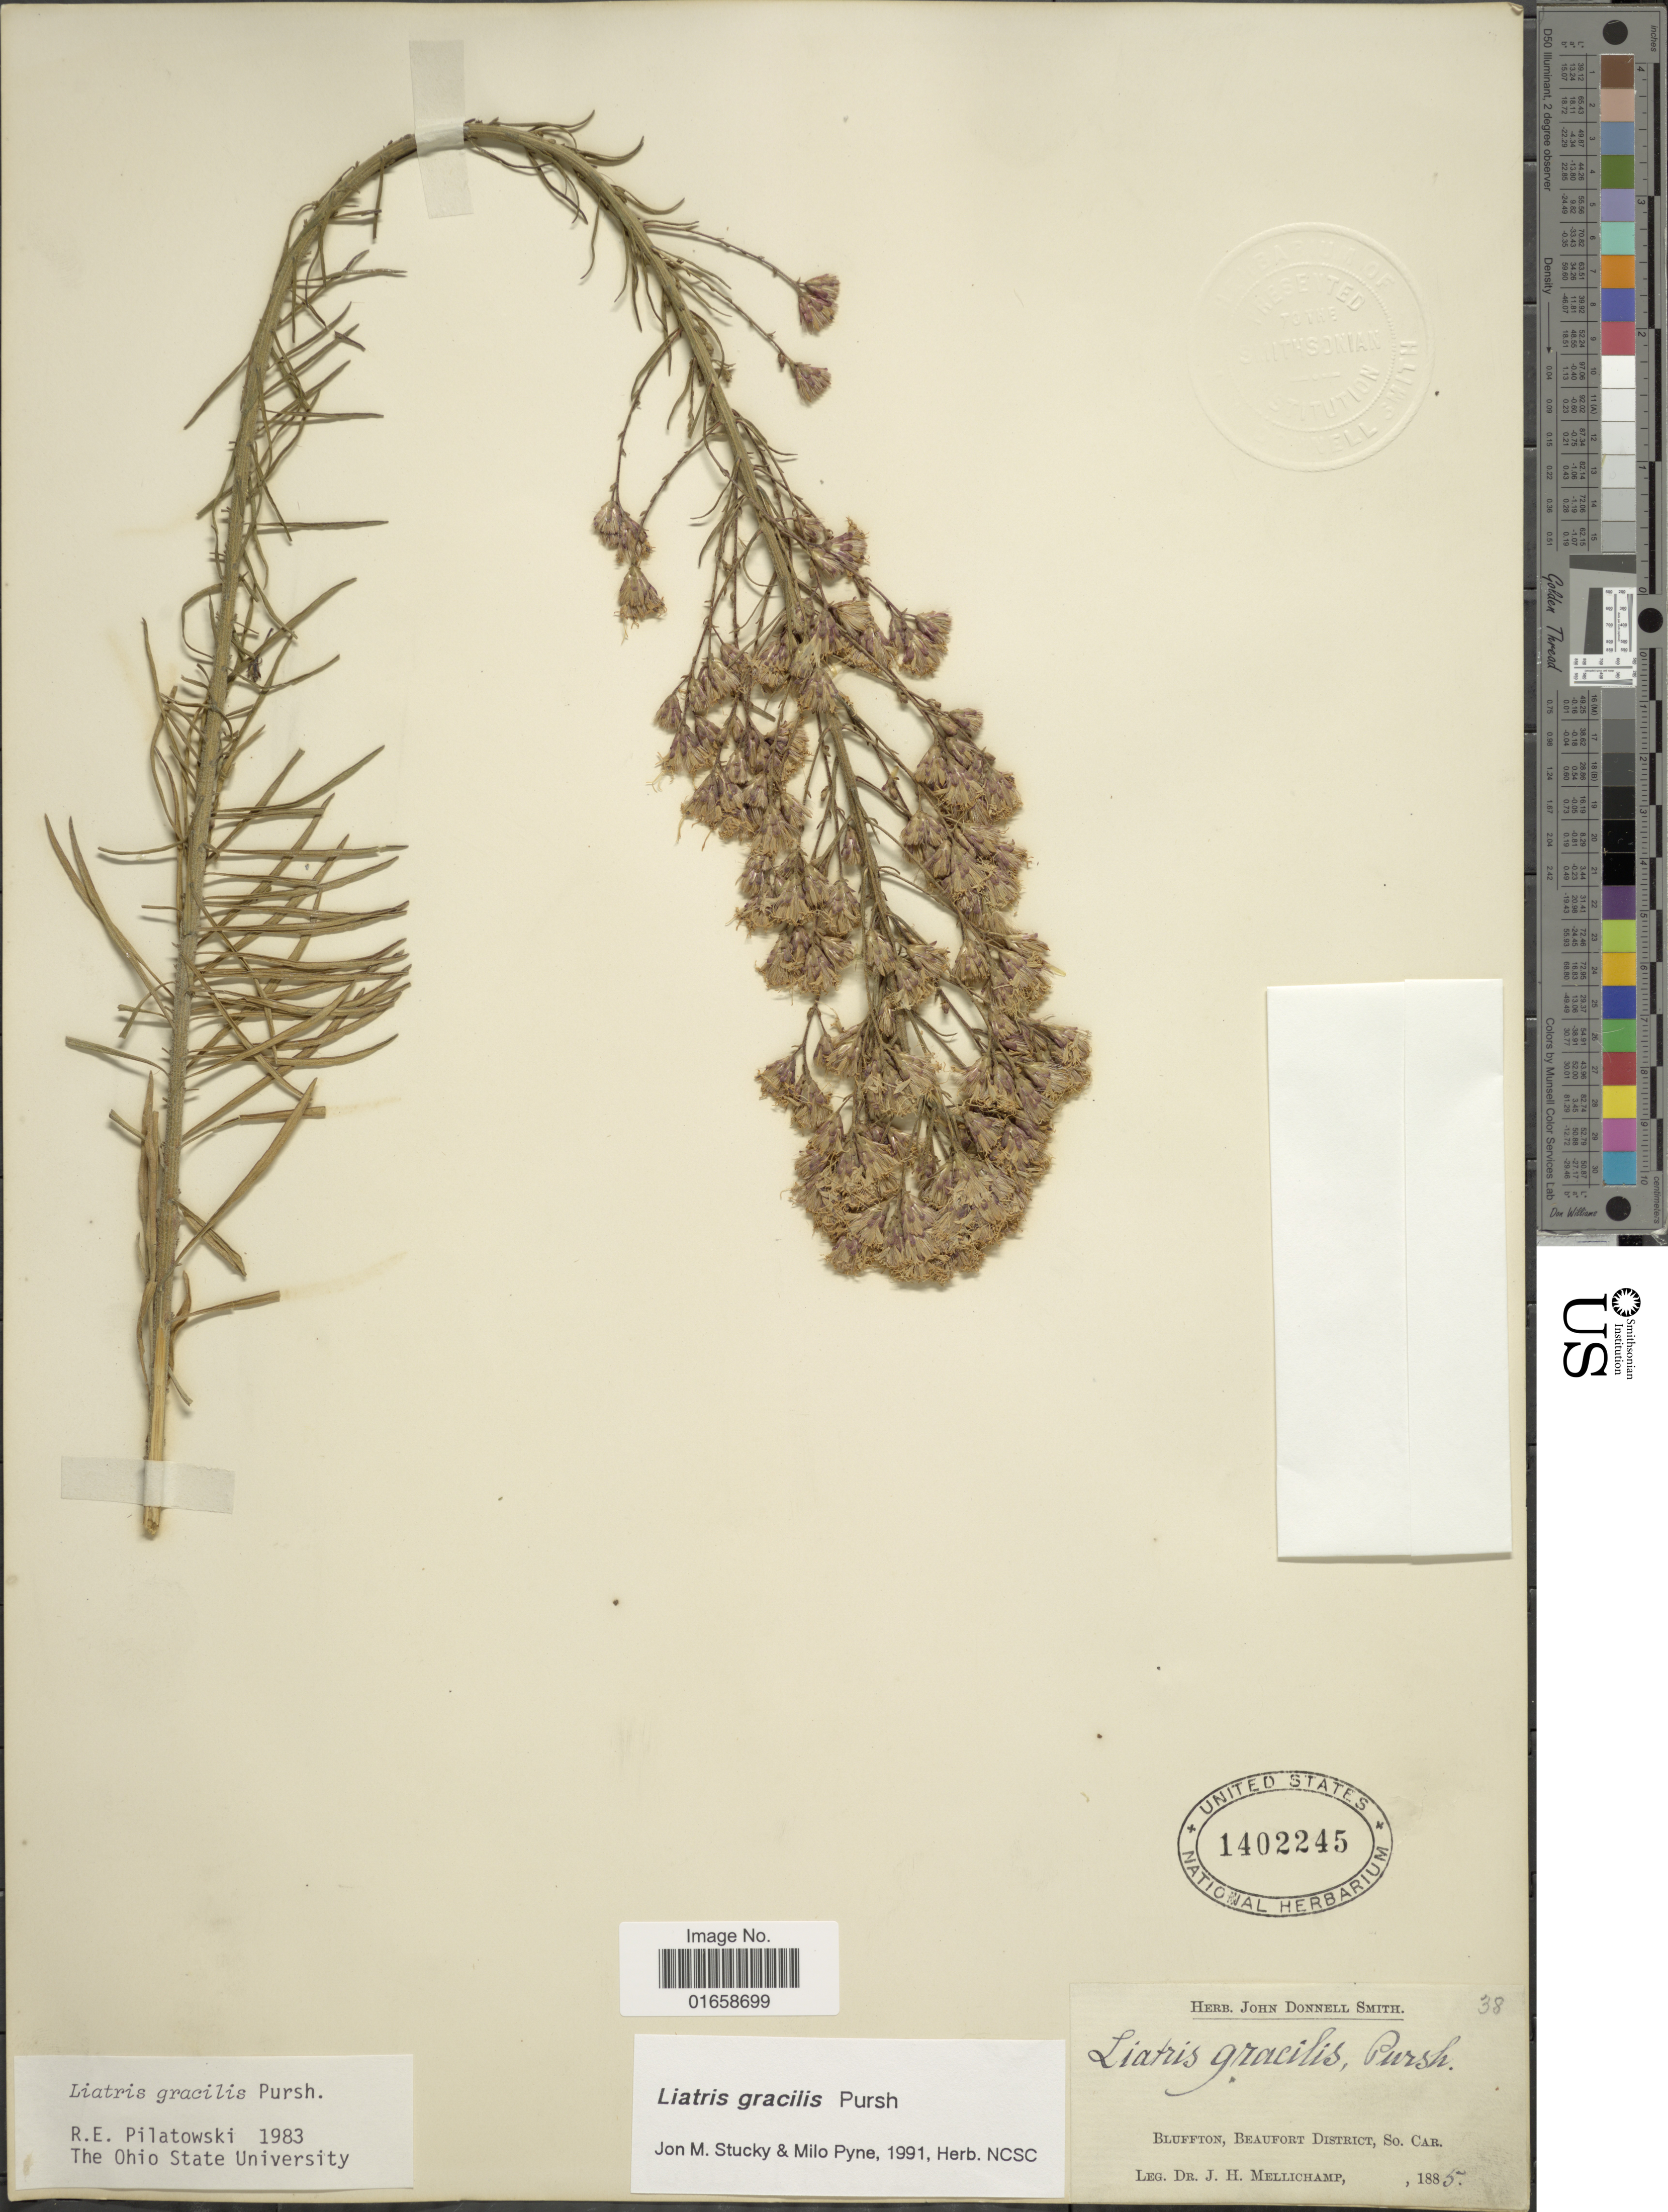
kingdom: Plantae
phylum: Tracheophyta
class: Magnoliopsida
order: Asterales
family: Asteraceae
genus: Liatris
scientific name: Liatris gracilis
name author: Pursh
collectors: J. H. Mellichamp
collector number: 38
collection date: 1885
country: United States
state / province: South Carolina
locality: Bluffton, Beaufort District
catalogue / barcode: US 1402245